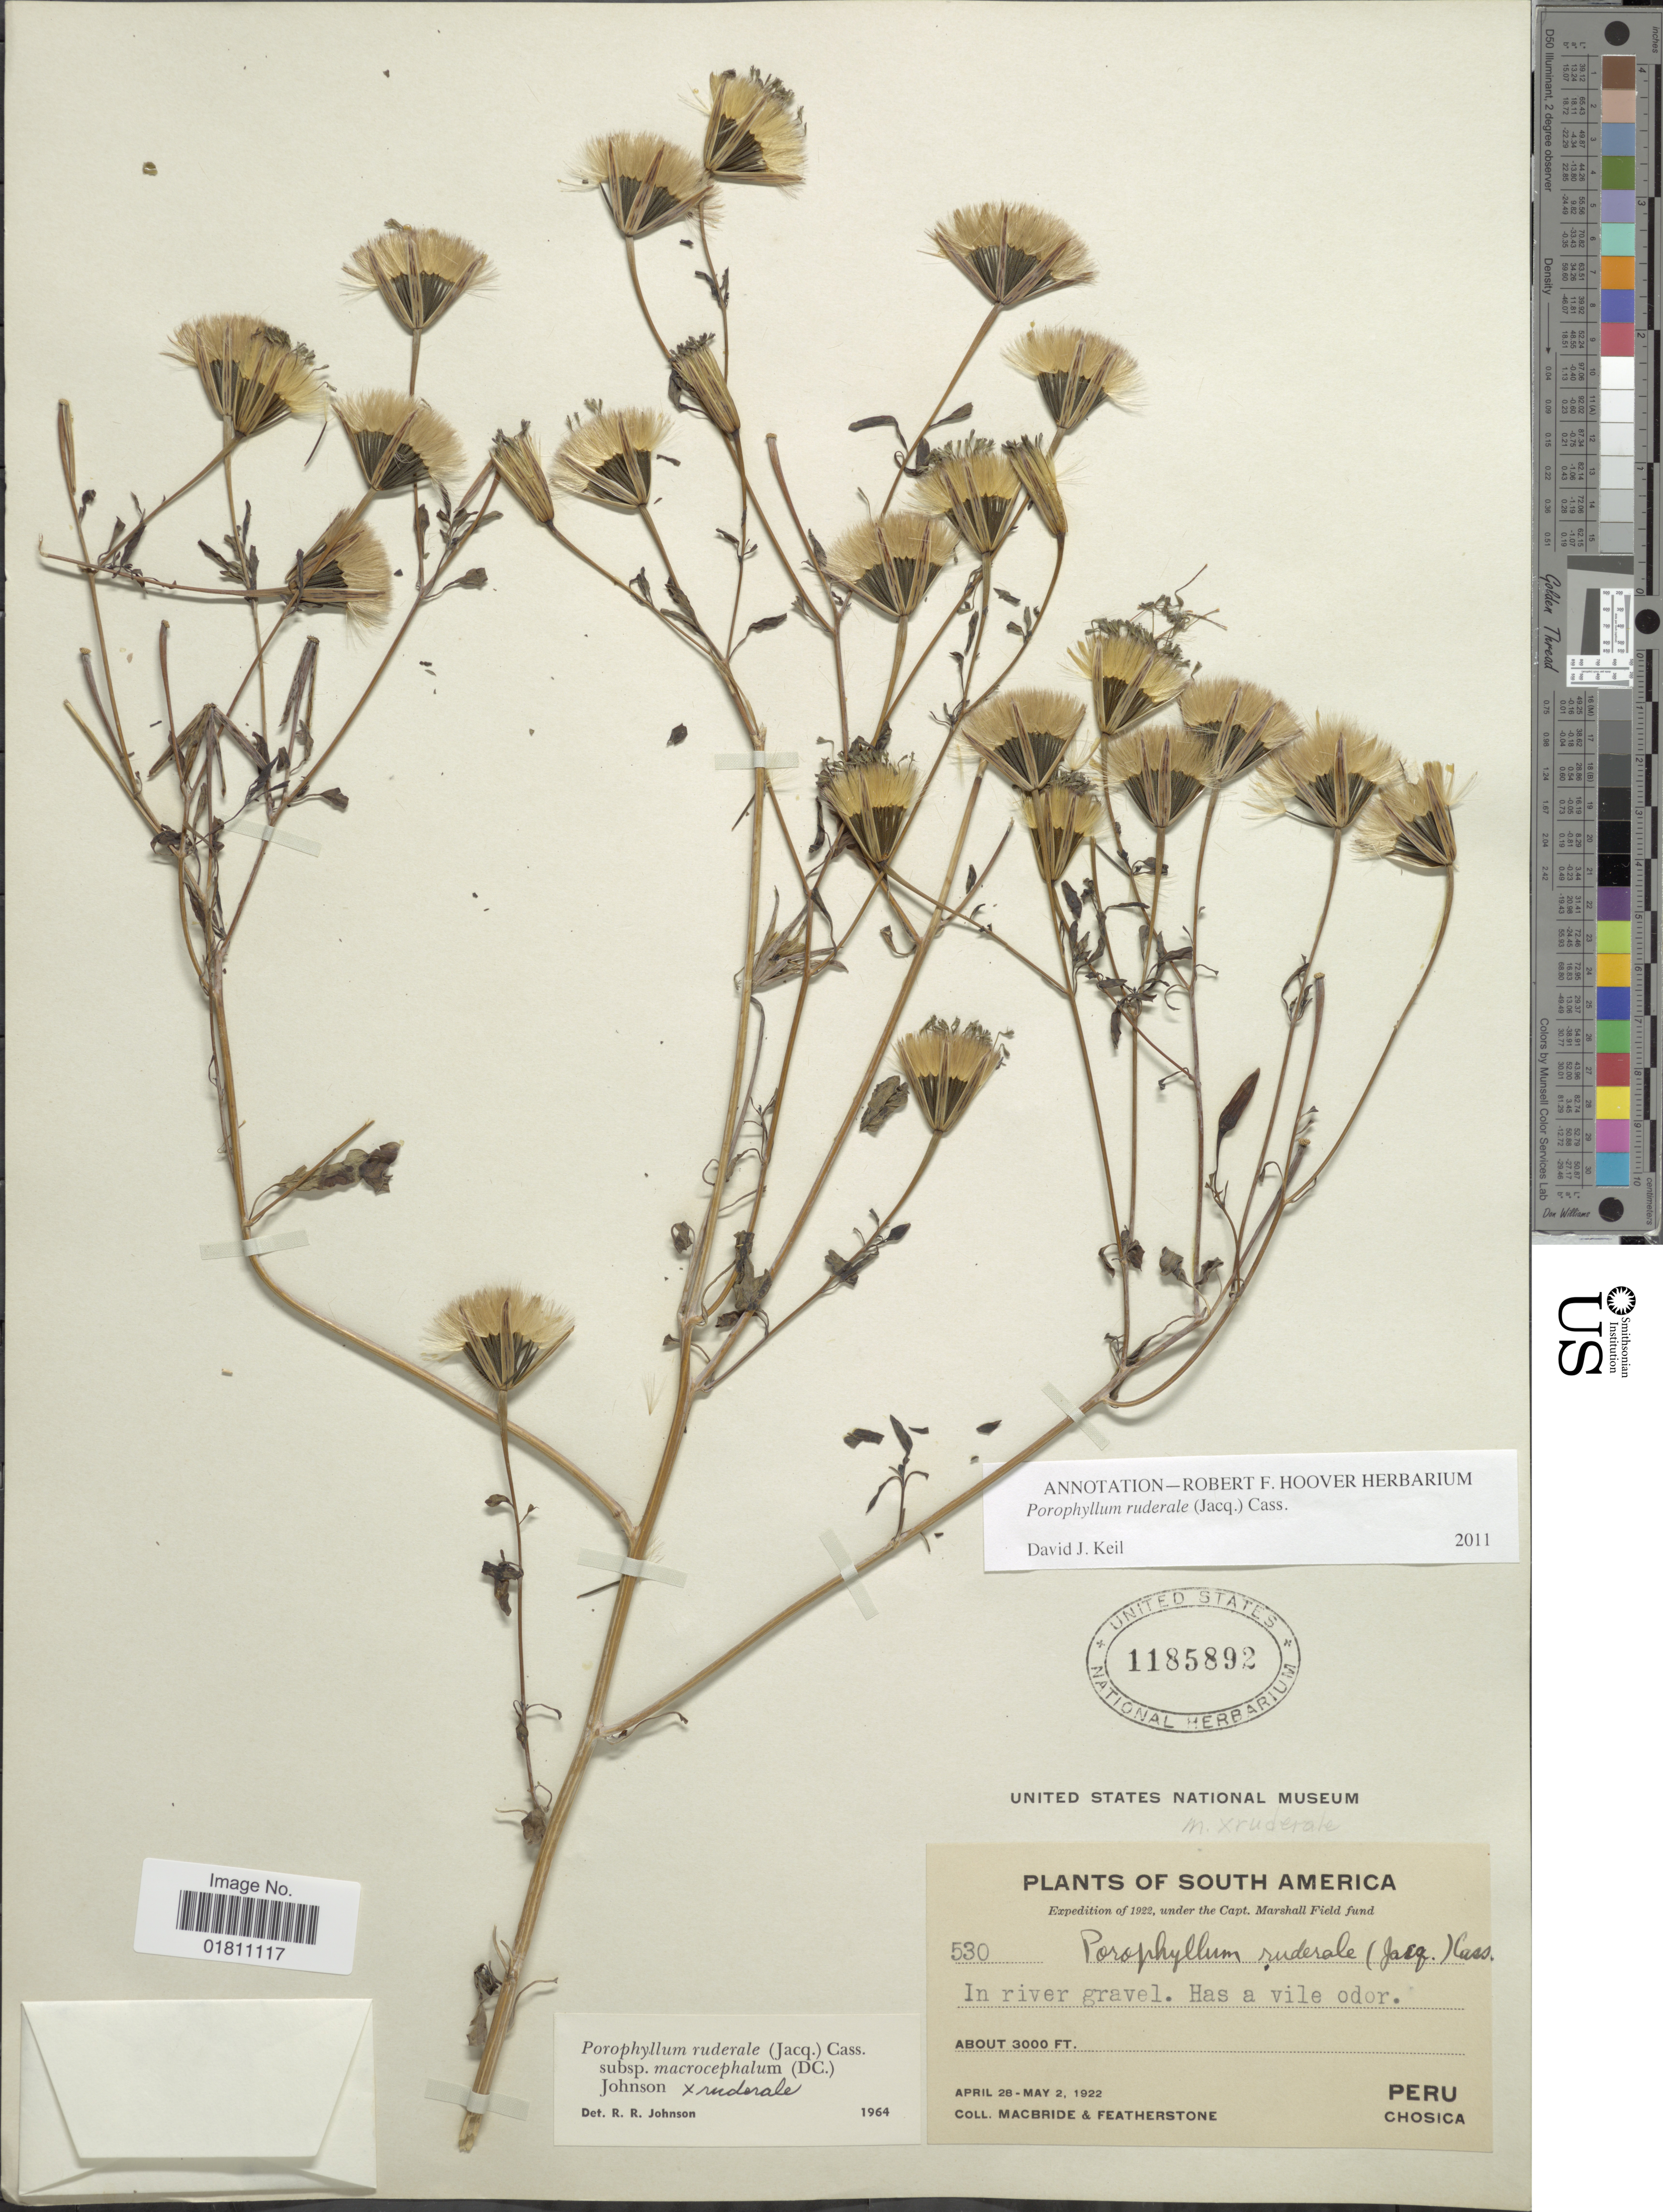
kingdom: Plantae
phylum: Tracheophyta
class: Magnoliopsida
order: Asterales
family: Asteraceae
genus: Porophyllum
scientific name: Porophyllum ruderale subsp. ruderale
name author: (Jacq.) Cass.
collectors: Macbride, -- & -. Featherstone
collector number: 530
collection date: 1922-04-28/1922-05-02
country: Peru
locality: In river gravel. Chosica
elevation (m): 914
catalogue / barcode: US 1185892